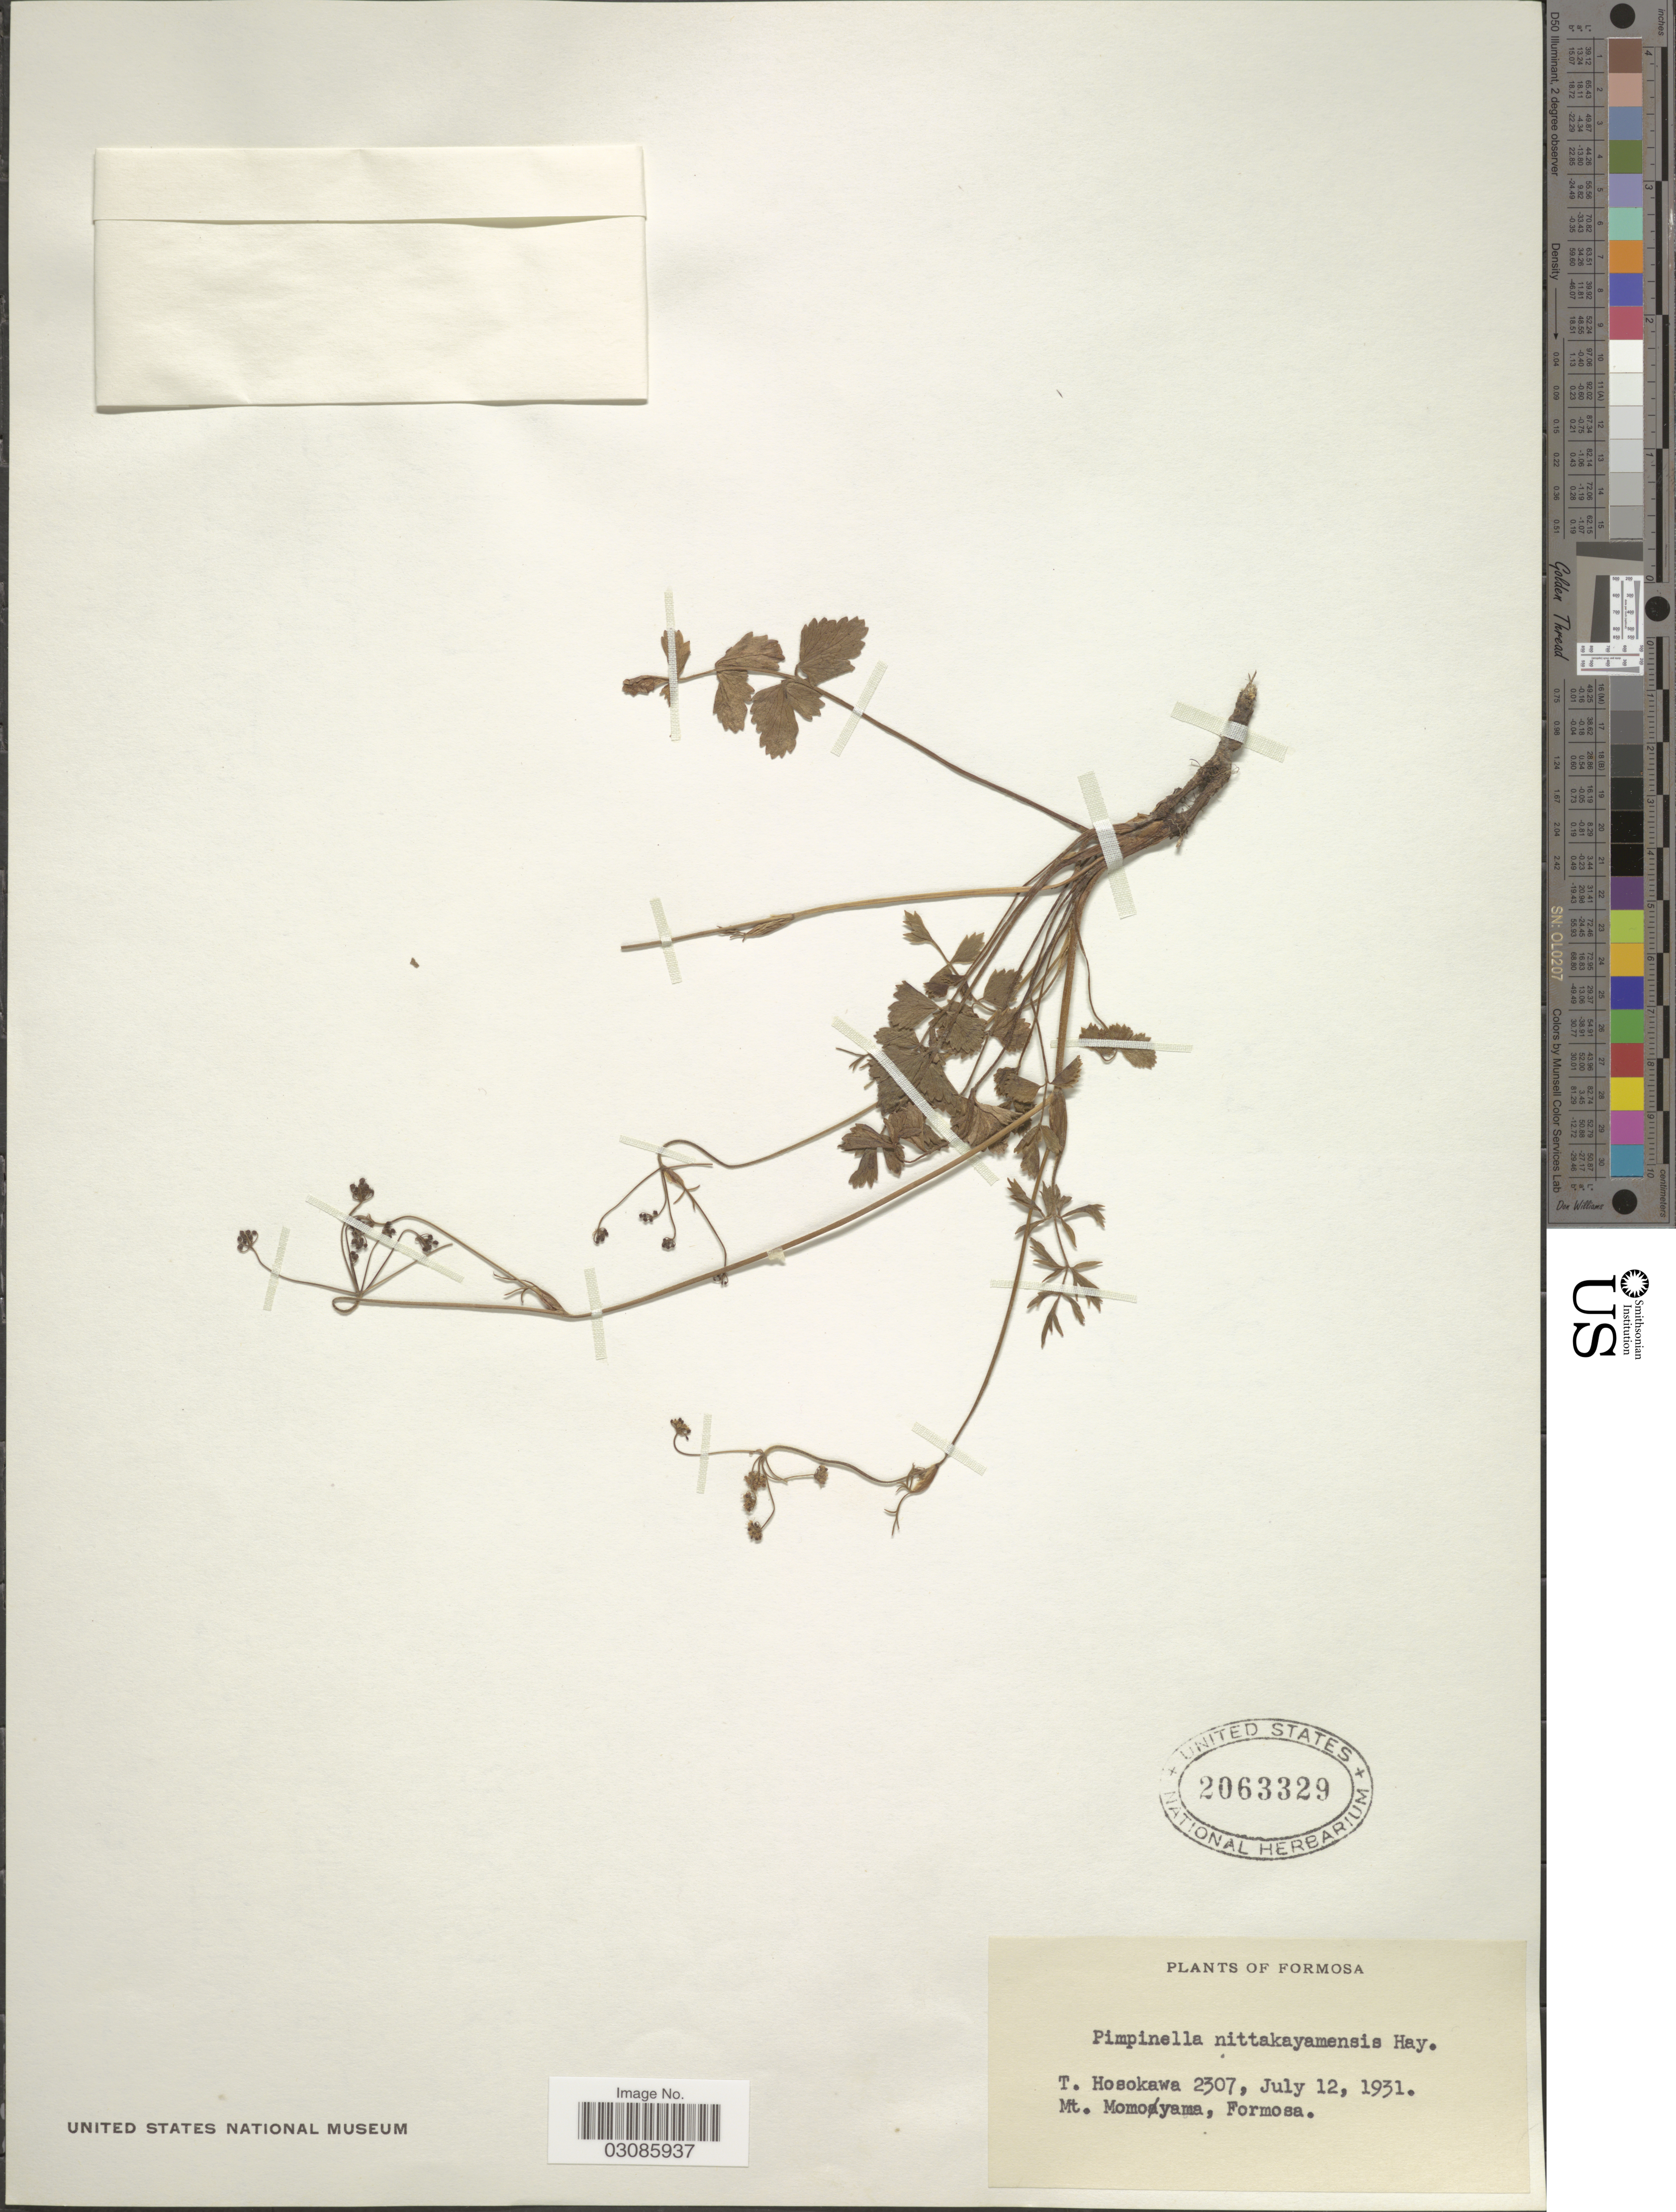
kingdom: Plantae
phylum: Tracheophyta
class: Magnoliopsida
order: Apiales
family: Apiaceae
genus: Pimpinella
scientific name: Pimpinella niitakayamensis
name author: Hayata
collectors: T. Hosokawa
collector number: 2307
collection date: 1931-07-12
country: Taiwan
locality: Mt. Momoyama, Formosa.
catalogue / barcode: US 2063329